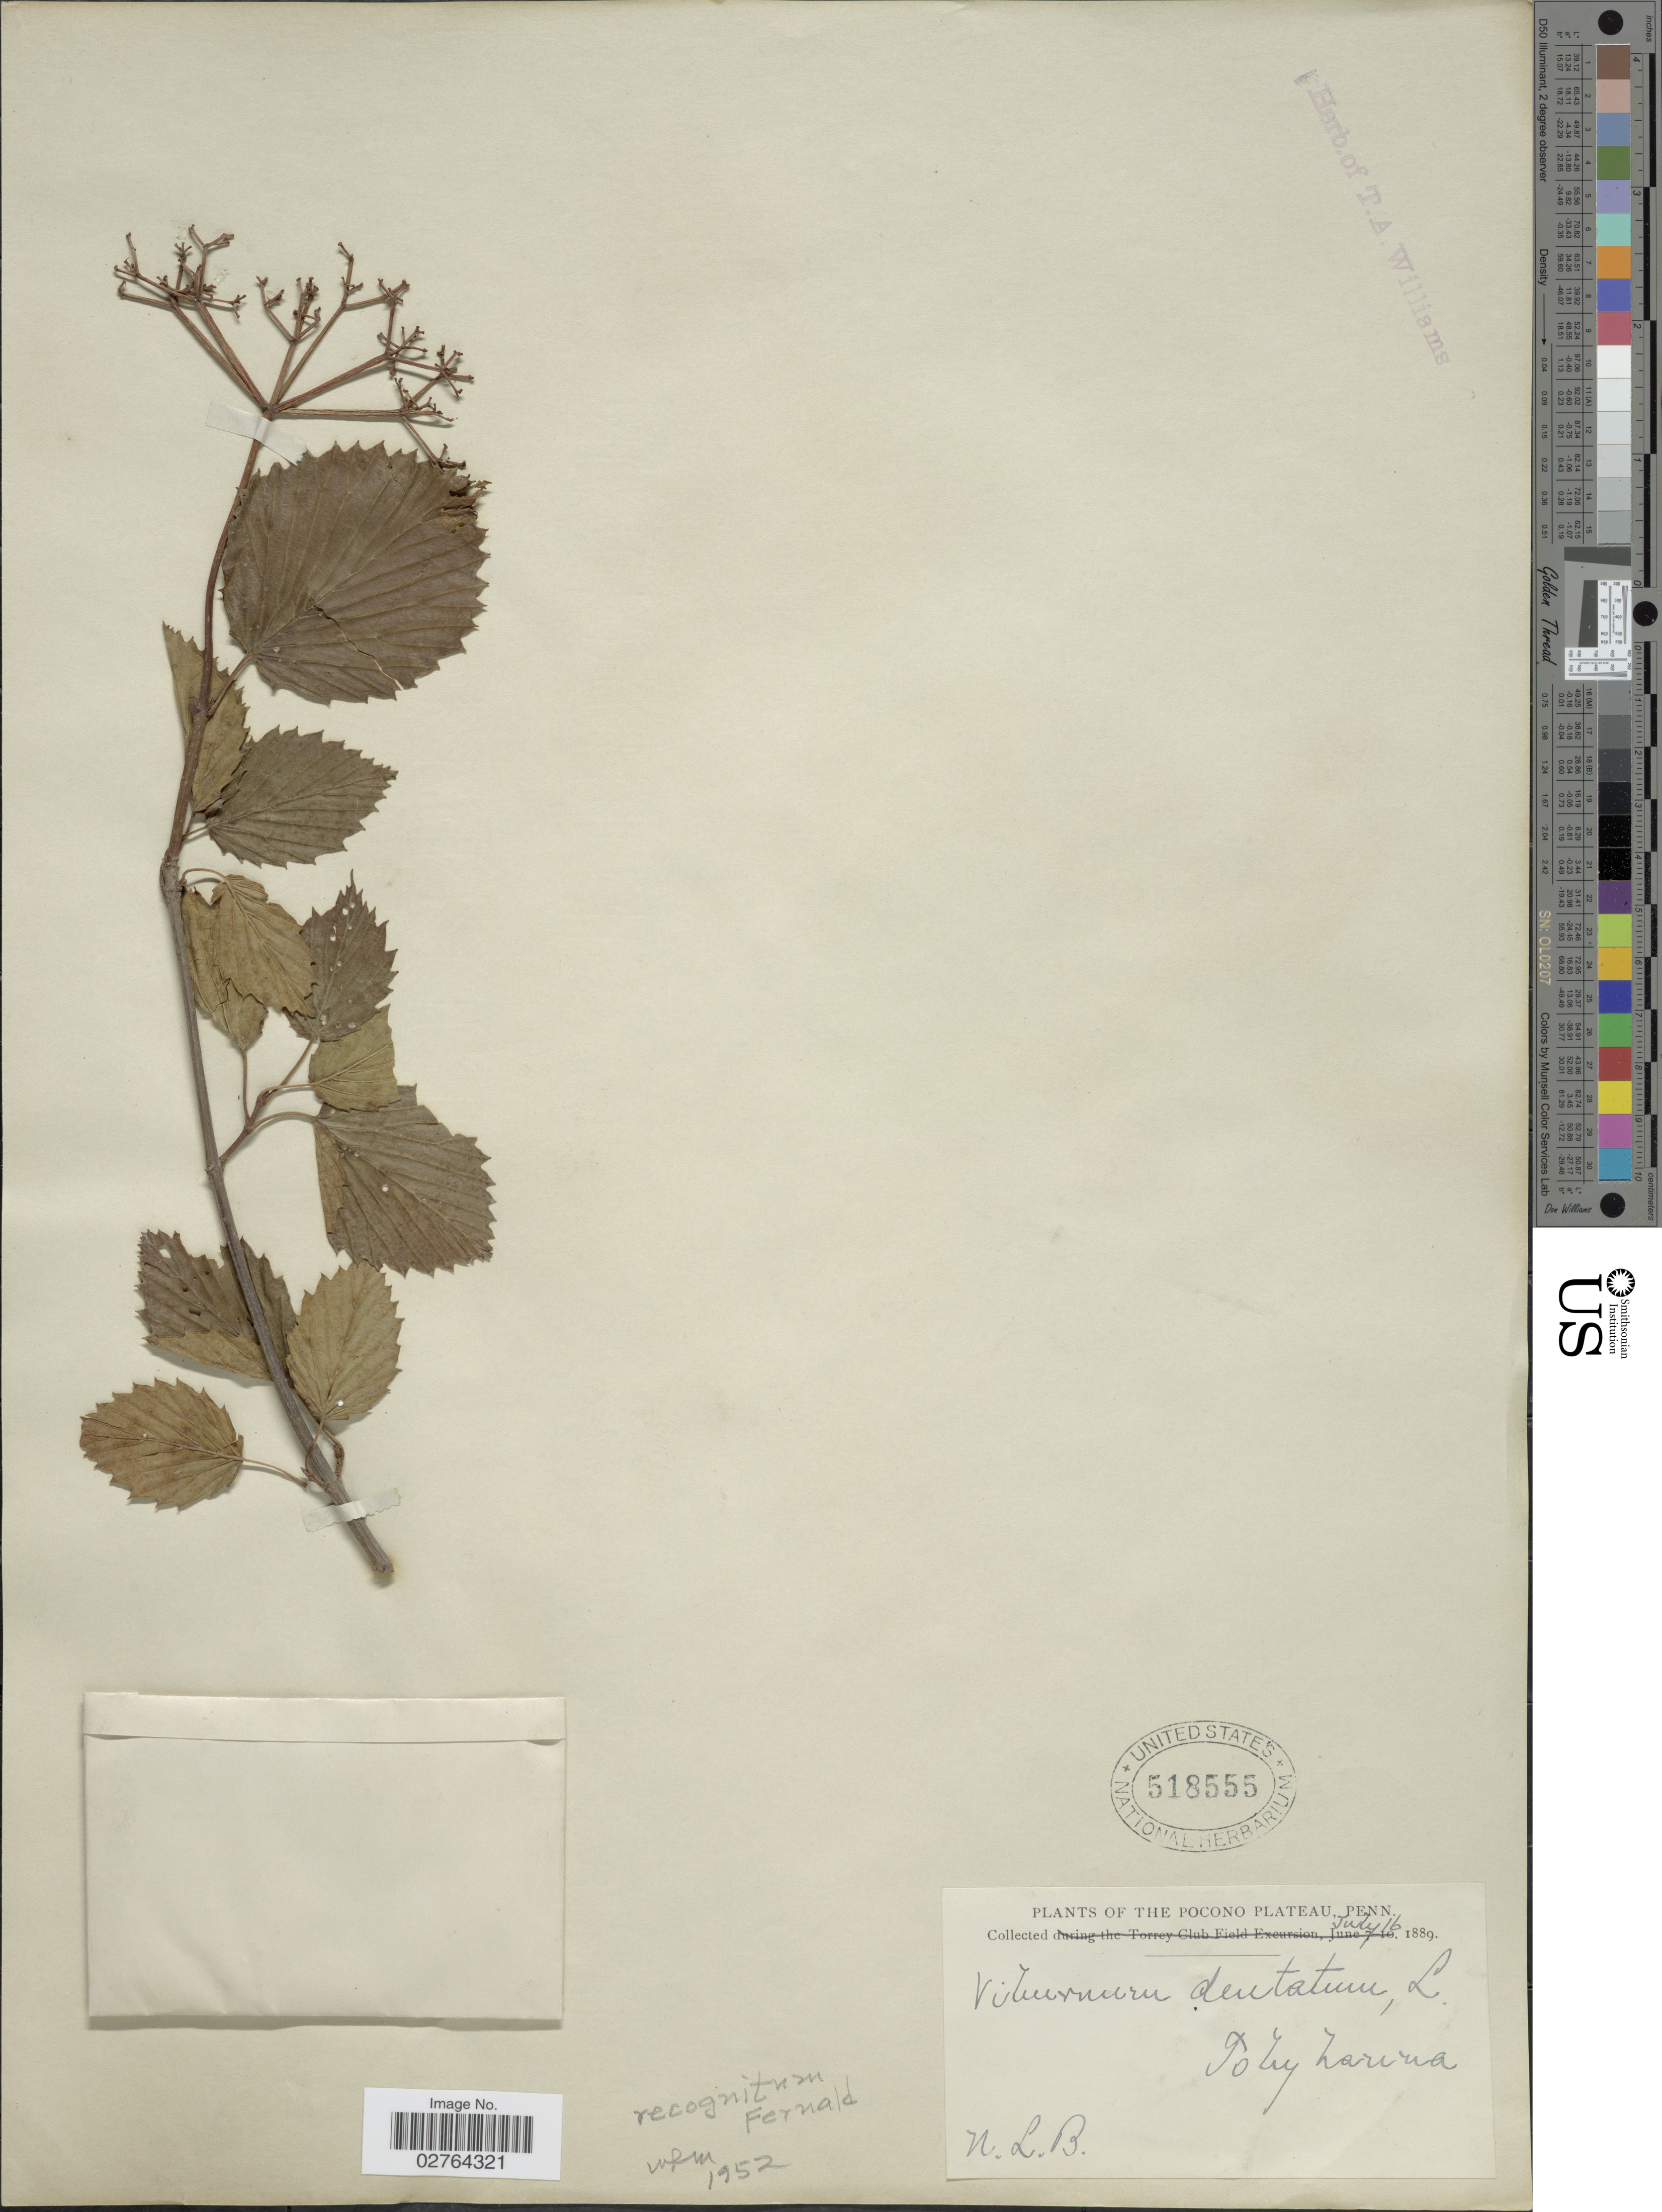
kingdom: Plantae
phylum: Tracheophyta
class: Magnoliopsida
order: Dipsacales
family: Viburnaceae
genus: Viburnum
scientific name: Viburnum recognitum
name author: Fernald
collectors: N. L. B.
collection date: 1889-07-16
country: United States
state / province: Pennsylvania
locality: Pocono Plateau.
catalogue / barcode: US 518555